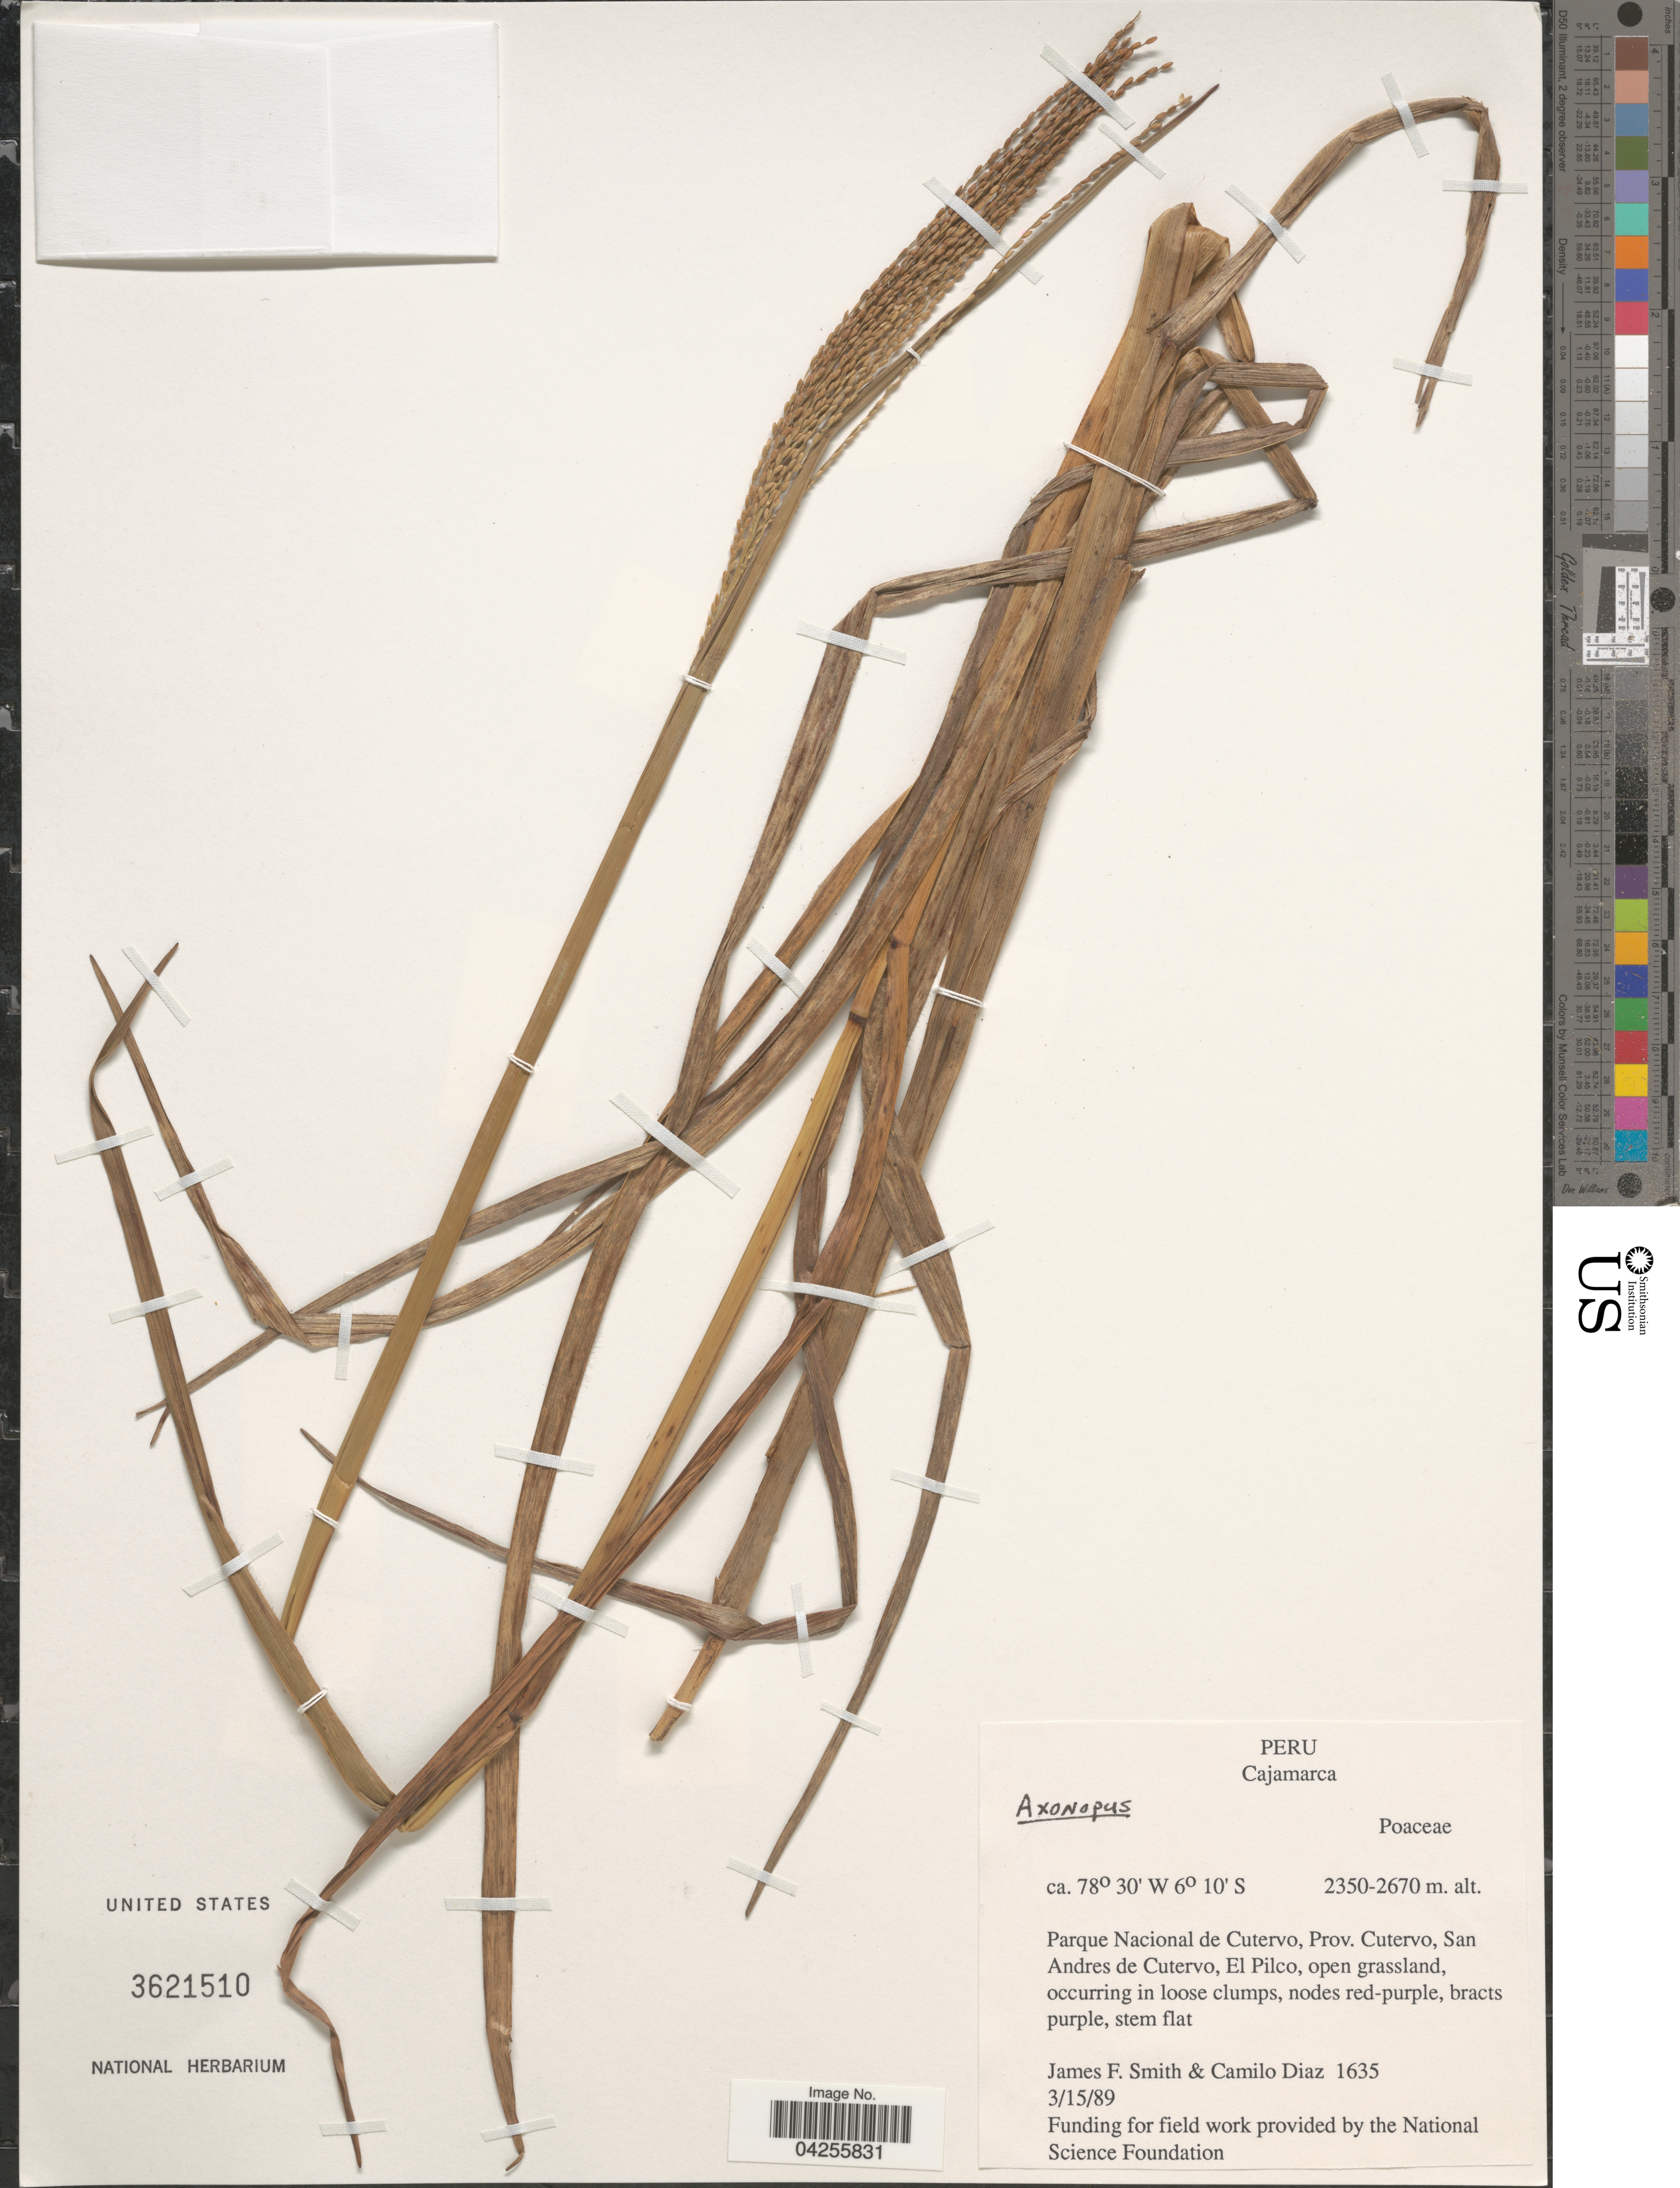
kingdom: Plantae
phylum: Tracheophyta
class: Liliopsida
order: Poales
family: Poaceae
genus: Axonopus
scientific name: Axonopus sp.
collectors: J. F. Smith & C. Díaz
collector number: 1635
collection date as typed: Transcribed d/m/y: 15/3/89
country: Peru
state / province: Cajamarca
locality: Parque Nacional de Cutervo, Prov. Cutervo, San Andres de Cutervo, El Pilco.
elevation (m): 2350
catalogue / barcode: US 3621510